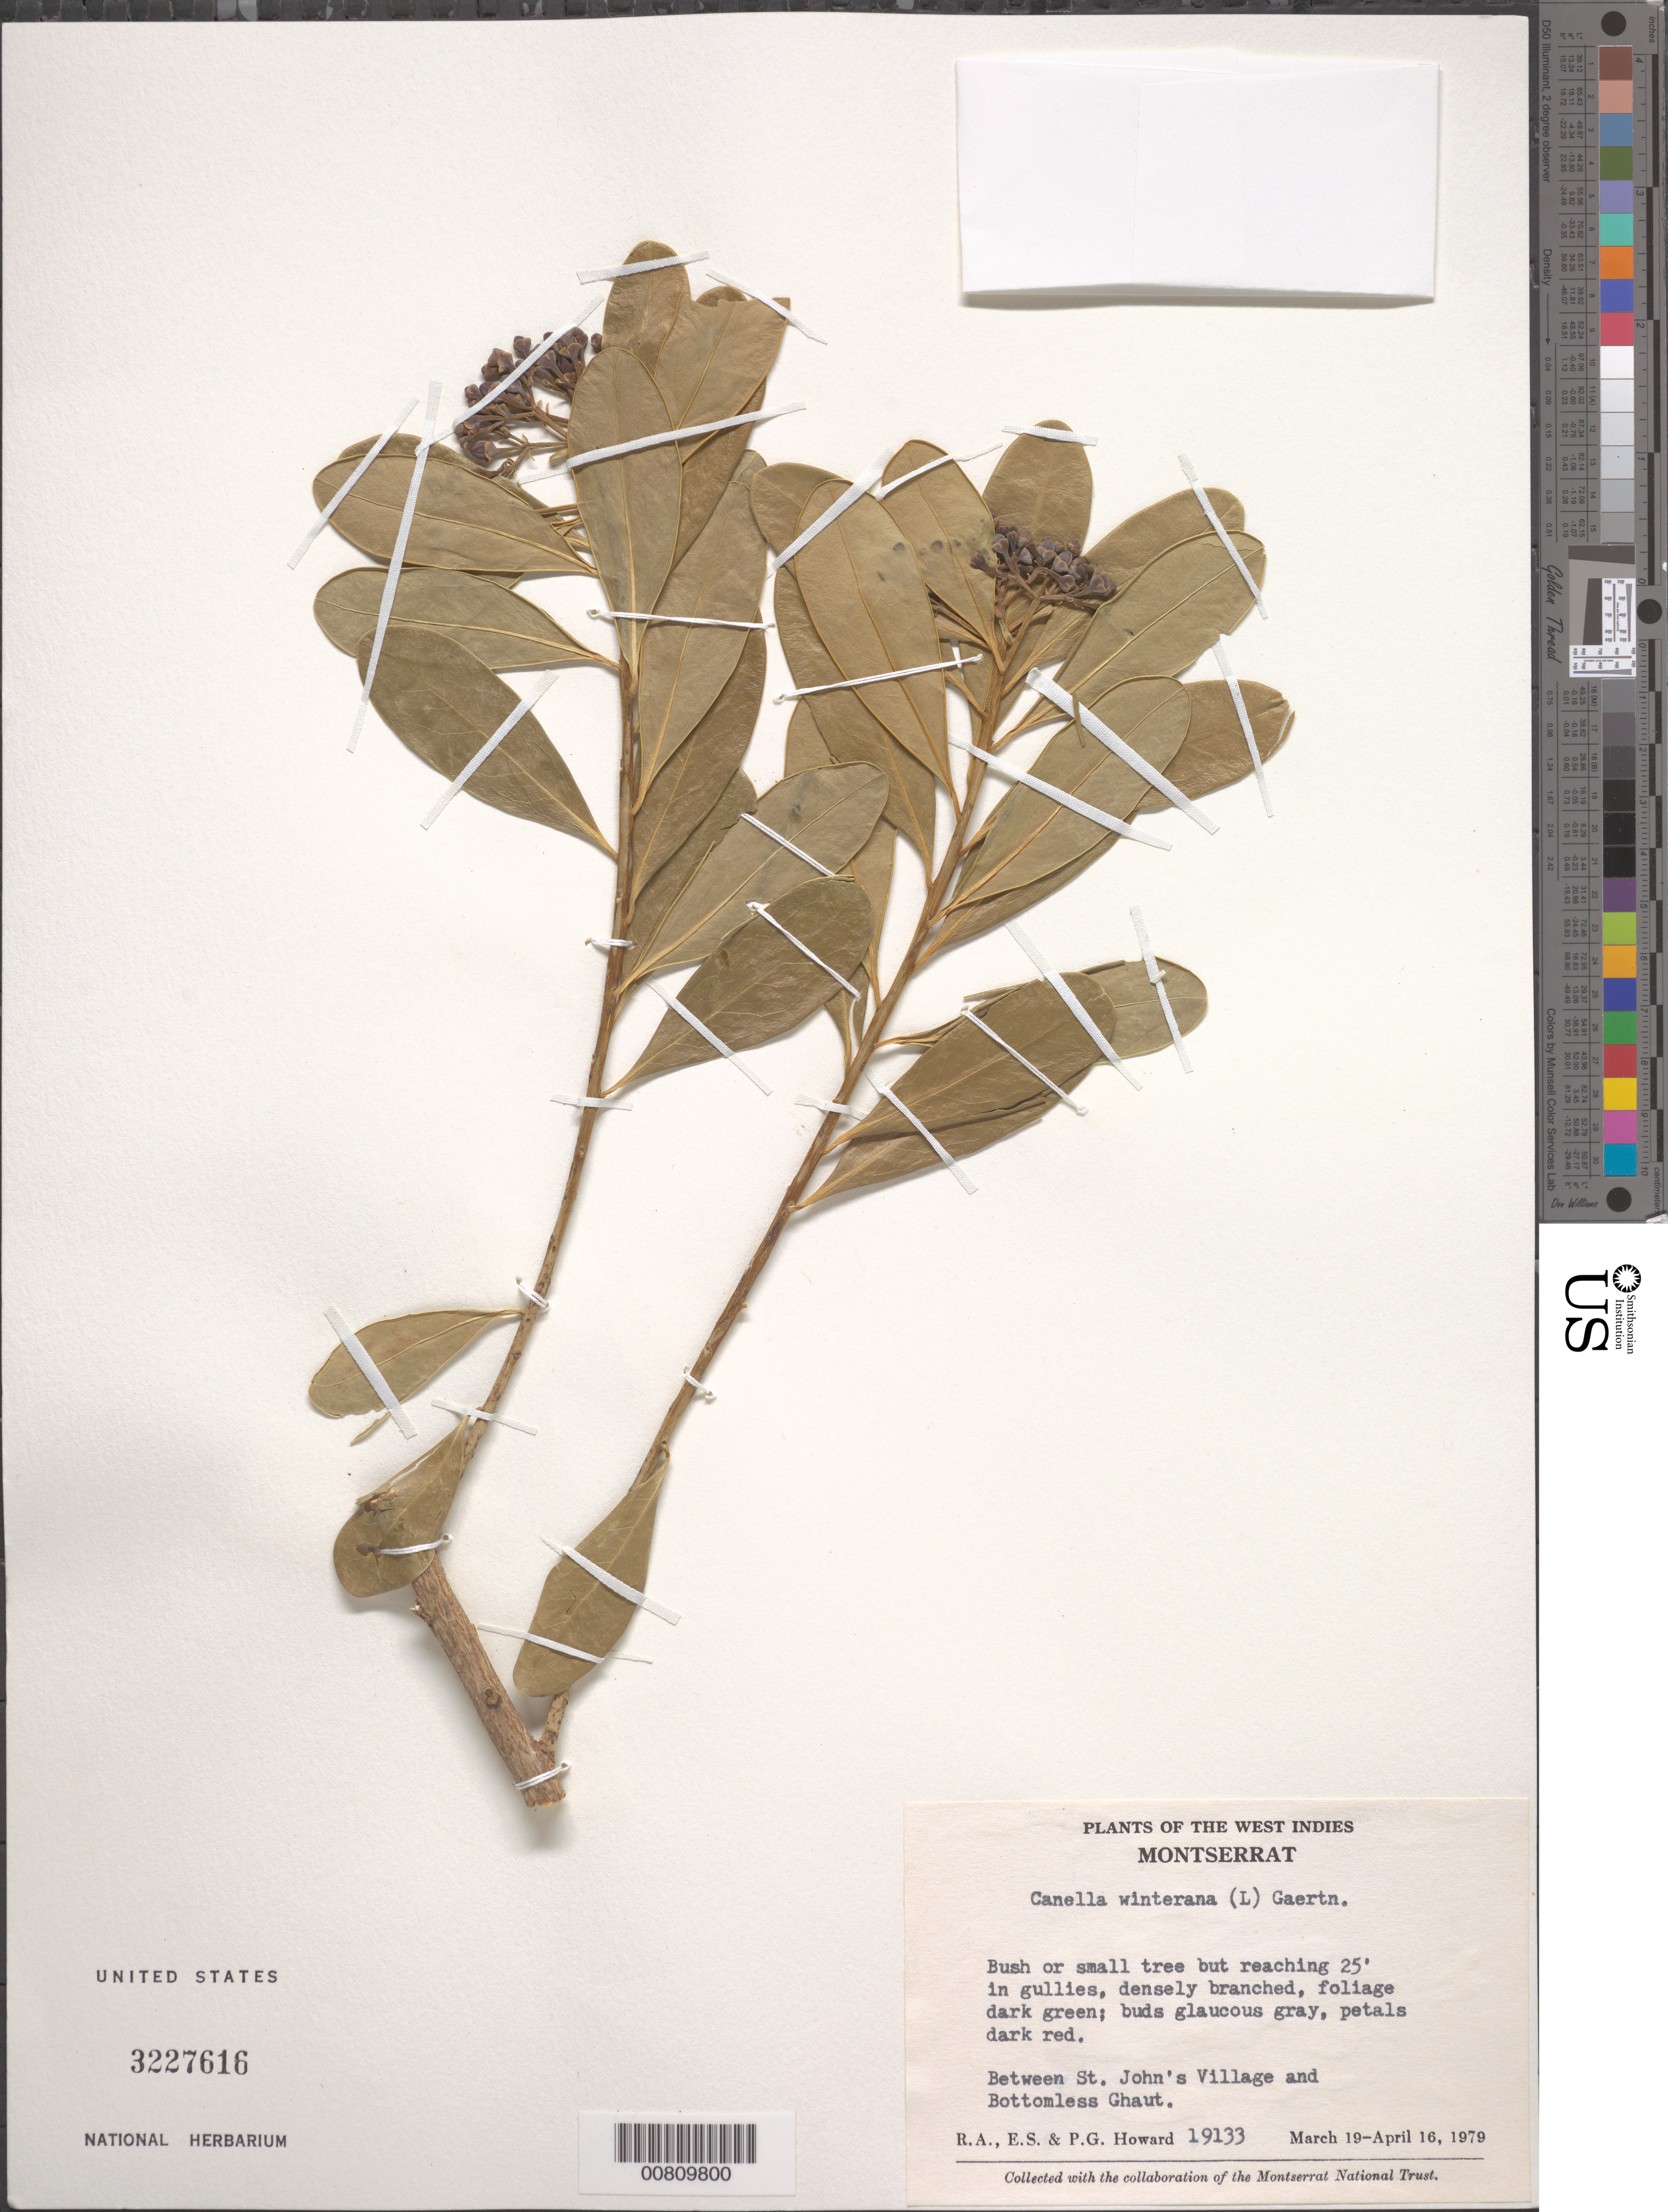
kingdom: Plantae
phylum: Tracheophyta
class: Magnoliopsida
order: Canellales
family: Canellaceae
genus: Canella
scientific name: Canella winterana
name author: (L.) Gaertn.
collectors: R. A. Howard, E. S. Howard & P. Howard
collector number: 19133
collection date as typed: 19 Mar 1979 to 16 Apr 1979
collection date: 1979-03-19/1979-04-16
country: Montserrat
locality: Between St. John's Village and Bottomless Ghaut.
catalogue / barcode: US 3227616